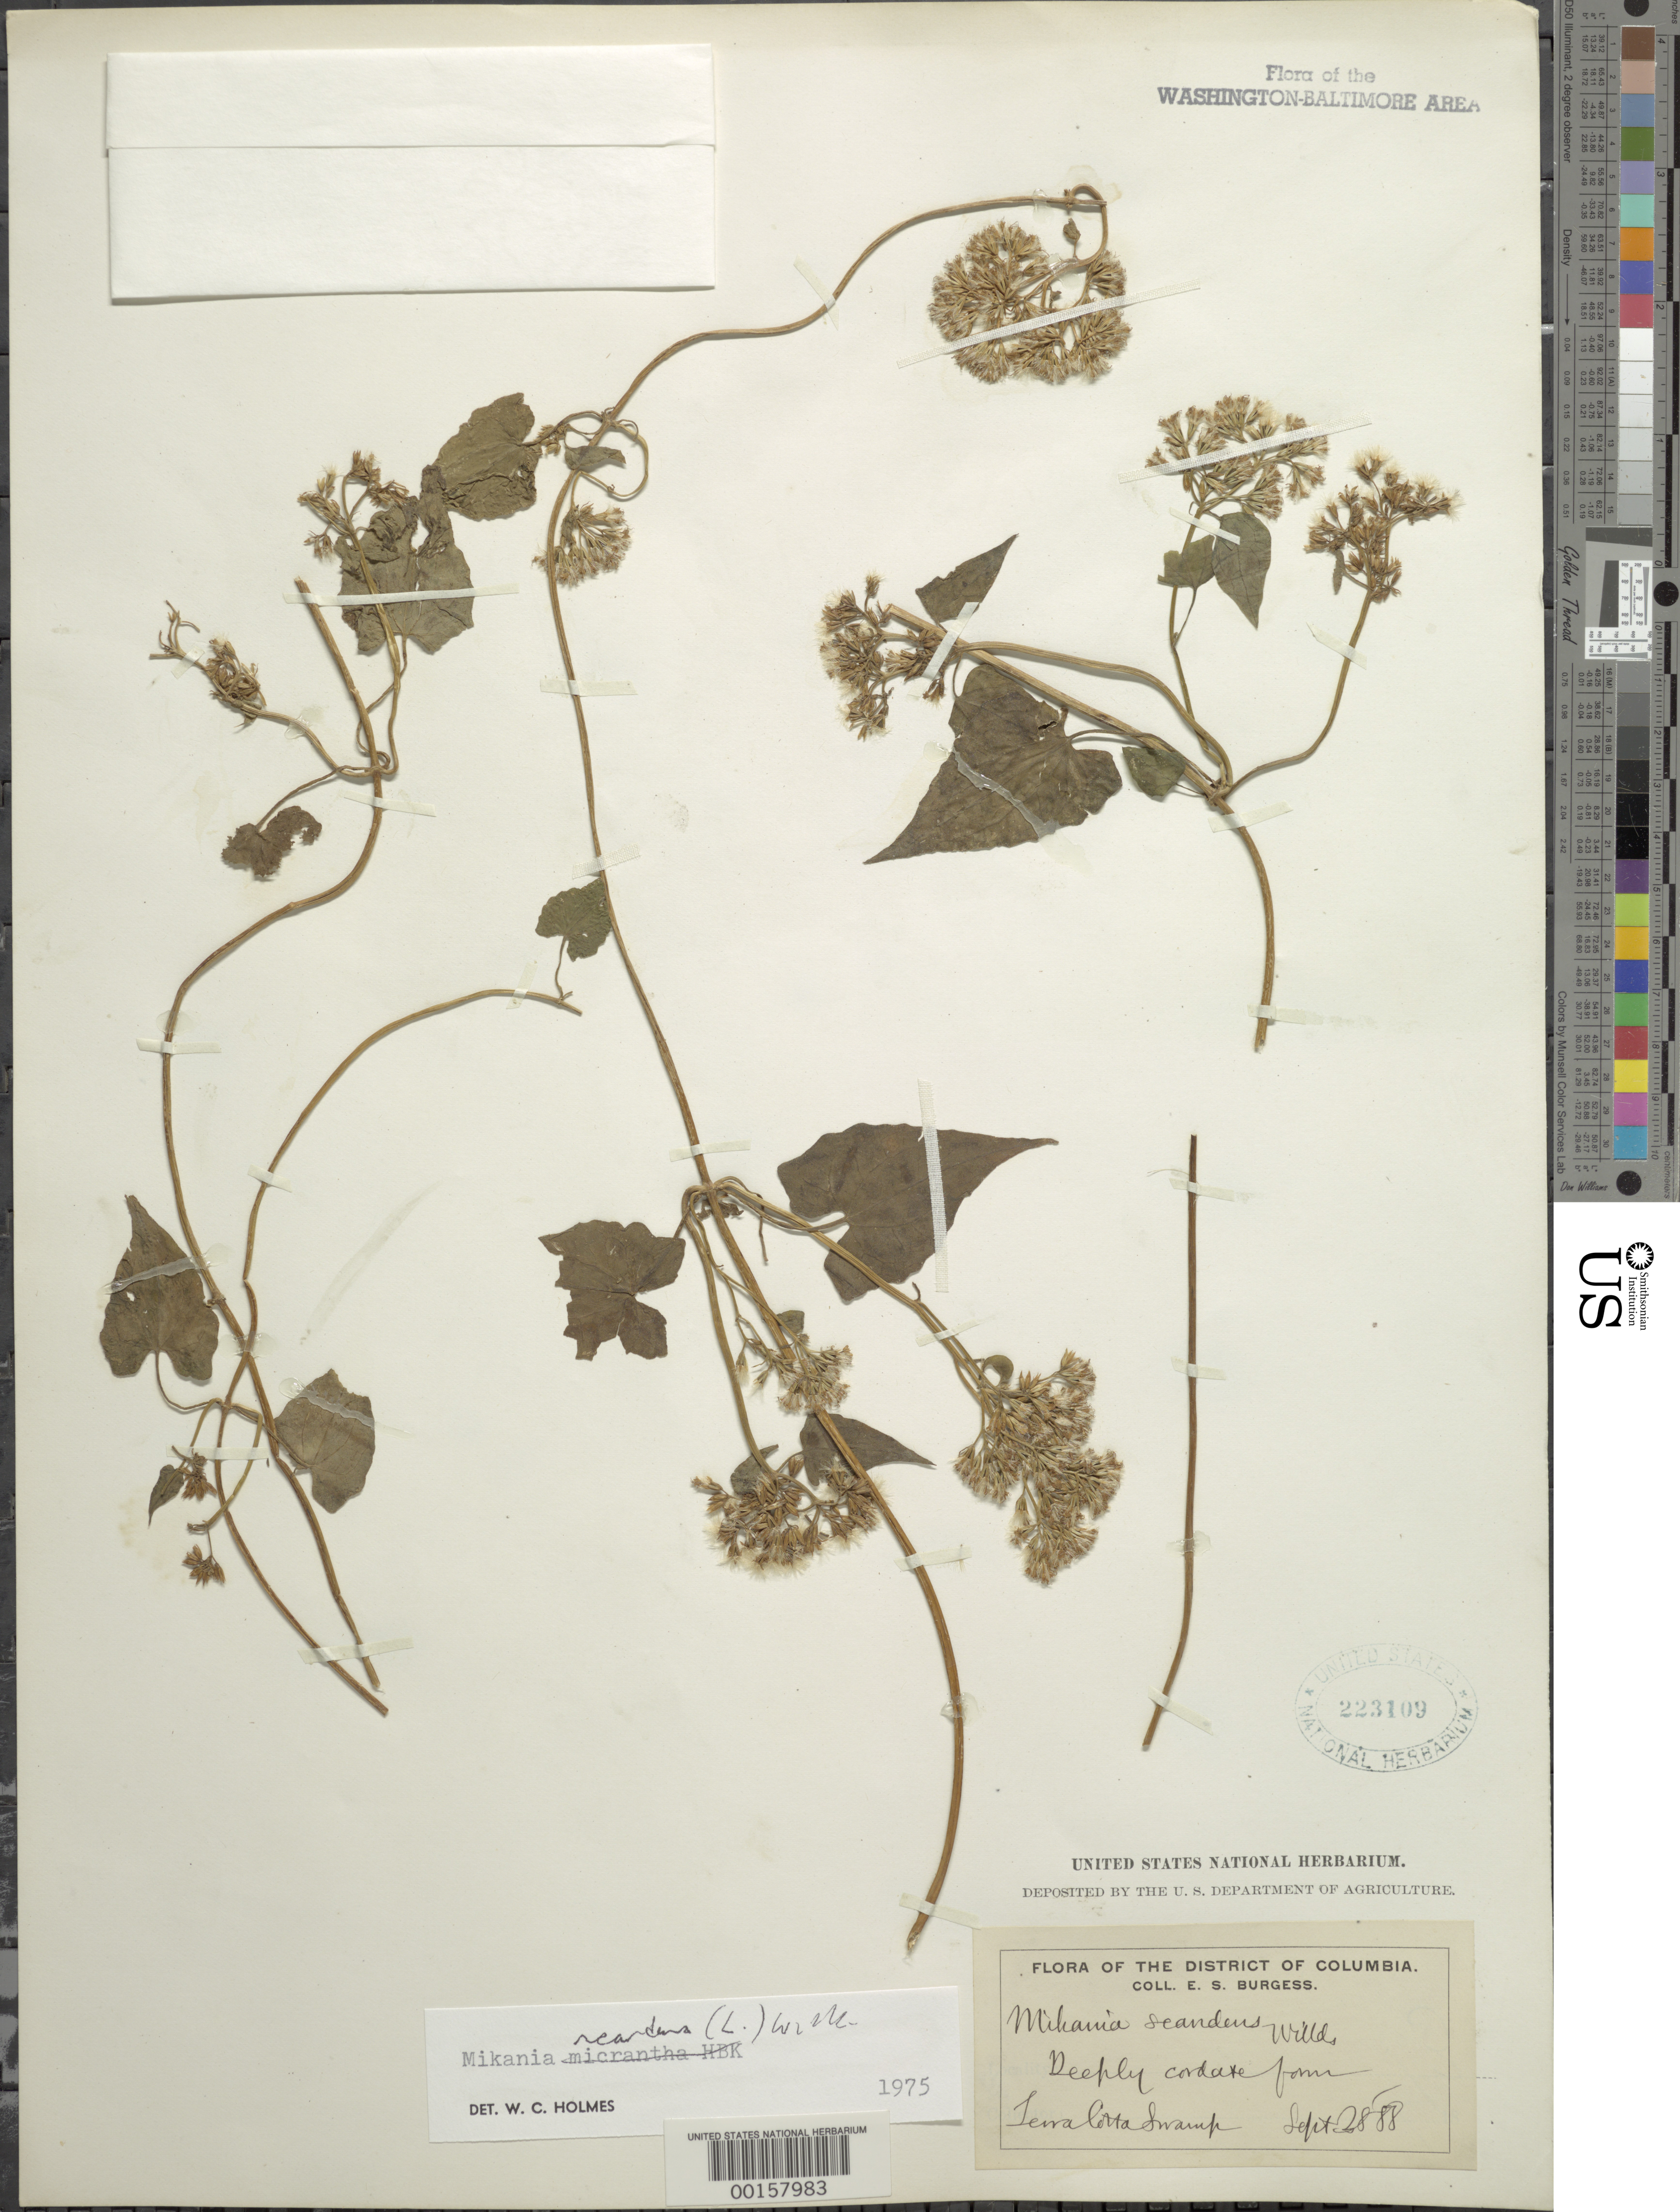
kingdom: Plantae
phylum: Tracheophyta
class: Magnoliopsida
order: Asterales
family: Asteraceae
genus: Mikania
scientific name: Mikania scandens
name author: (L.) Willd.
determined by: Holmes, W. C.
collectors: E. Burgess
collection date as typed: Sep 1888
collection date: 1888-09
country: United States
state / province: District of Columbia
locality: Terra Cotta Swamp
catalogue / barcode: US 223109